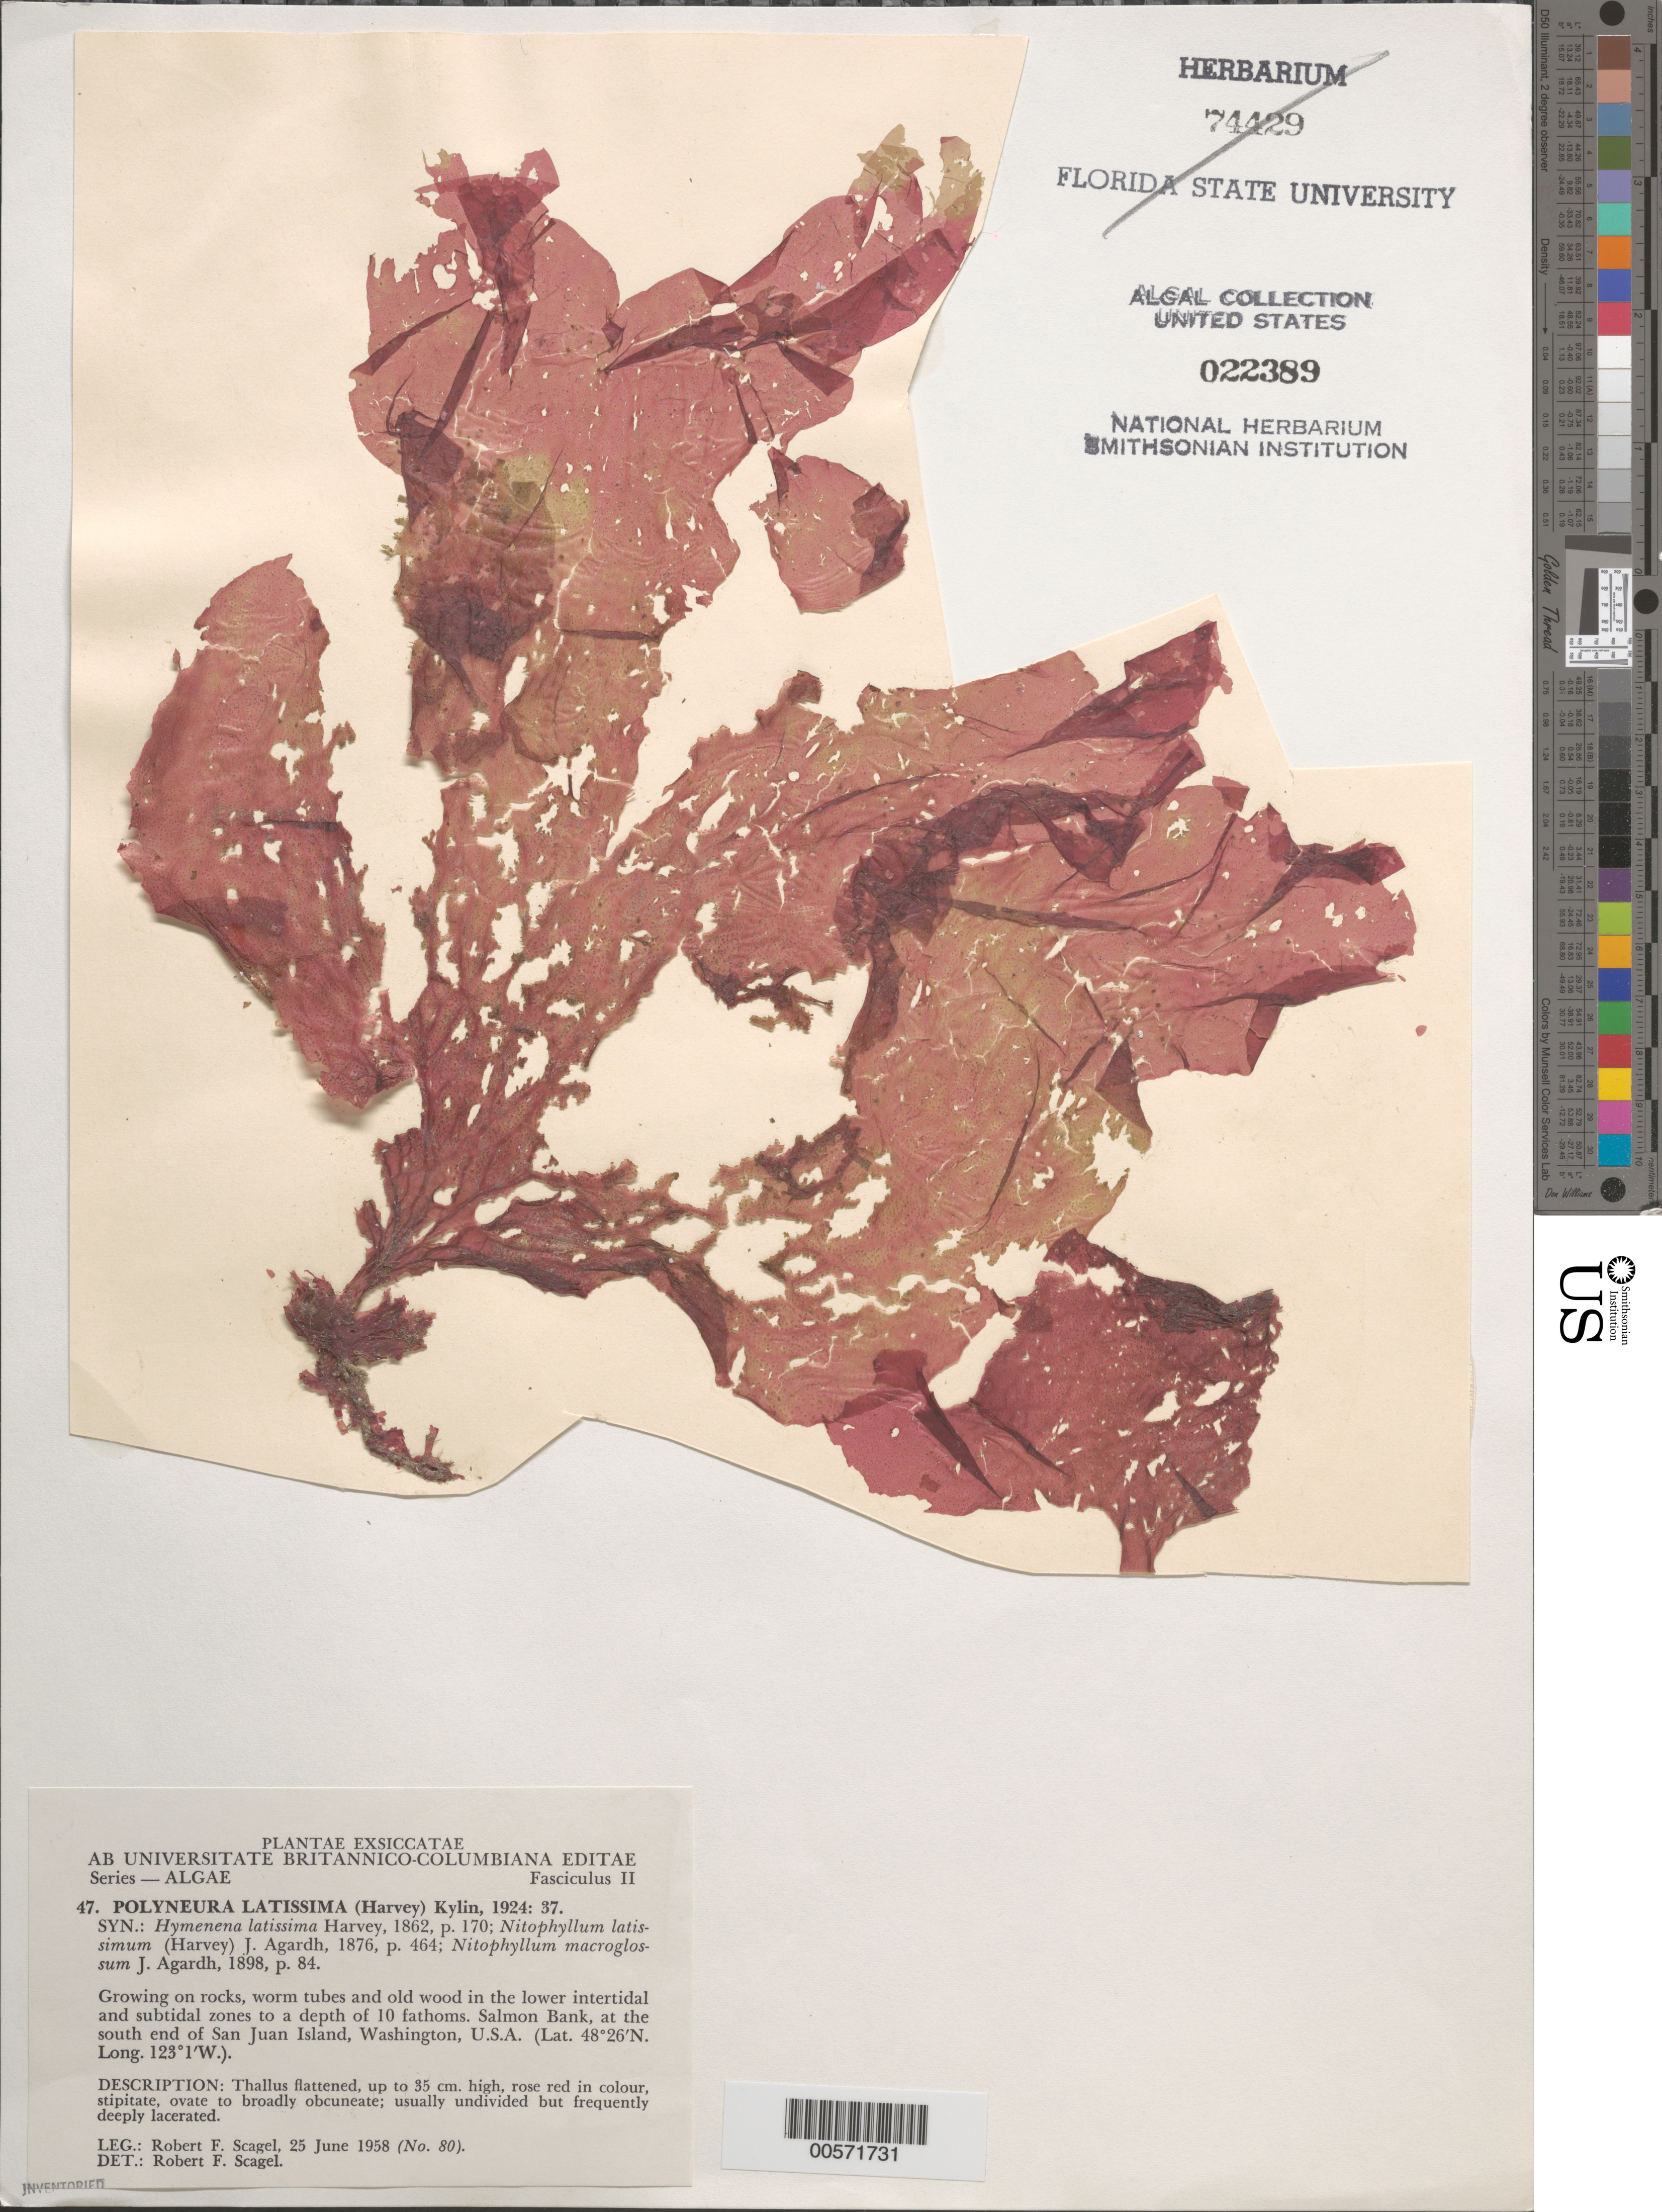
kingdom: Plantae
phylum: Rhodophyta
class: Florideophyceae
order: Ceramiales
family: Delesseriaceae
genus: Polyneura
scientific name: Polyneura latissima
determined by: Scagel, R. F.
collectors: R. F. Scagel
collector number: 80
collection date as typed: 25 Jun 1958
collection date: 1958-06-25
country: United States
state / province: Washington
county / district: San Juan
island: San Juan Island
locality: Salmon Bank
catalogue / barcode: US 22389